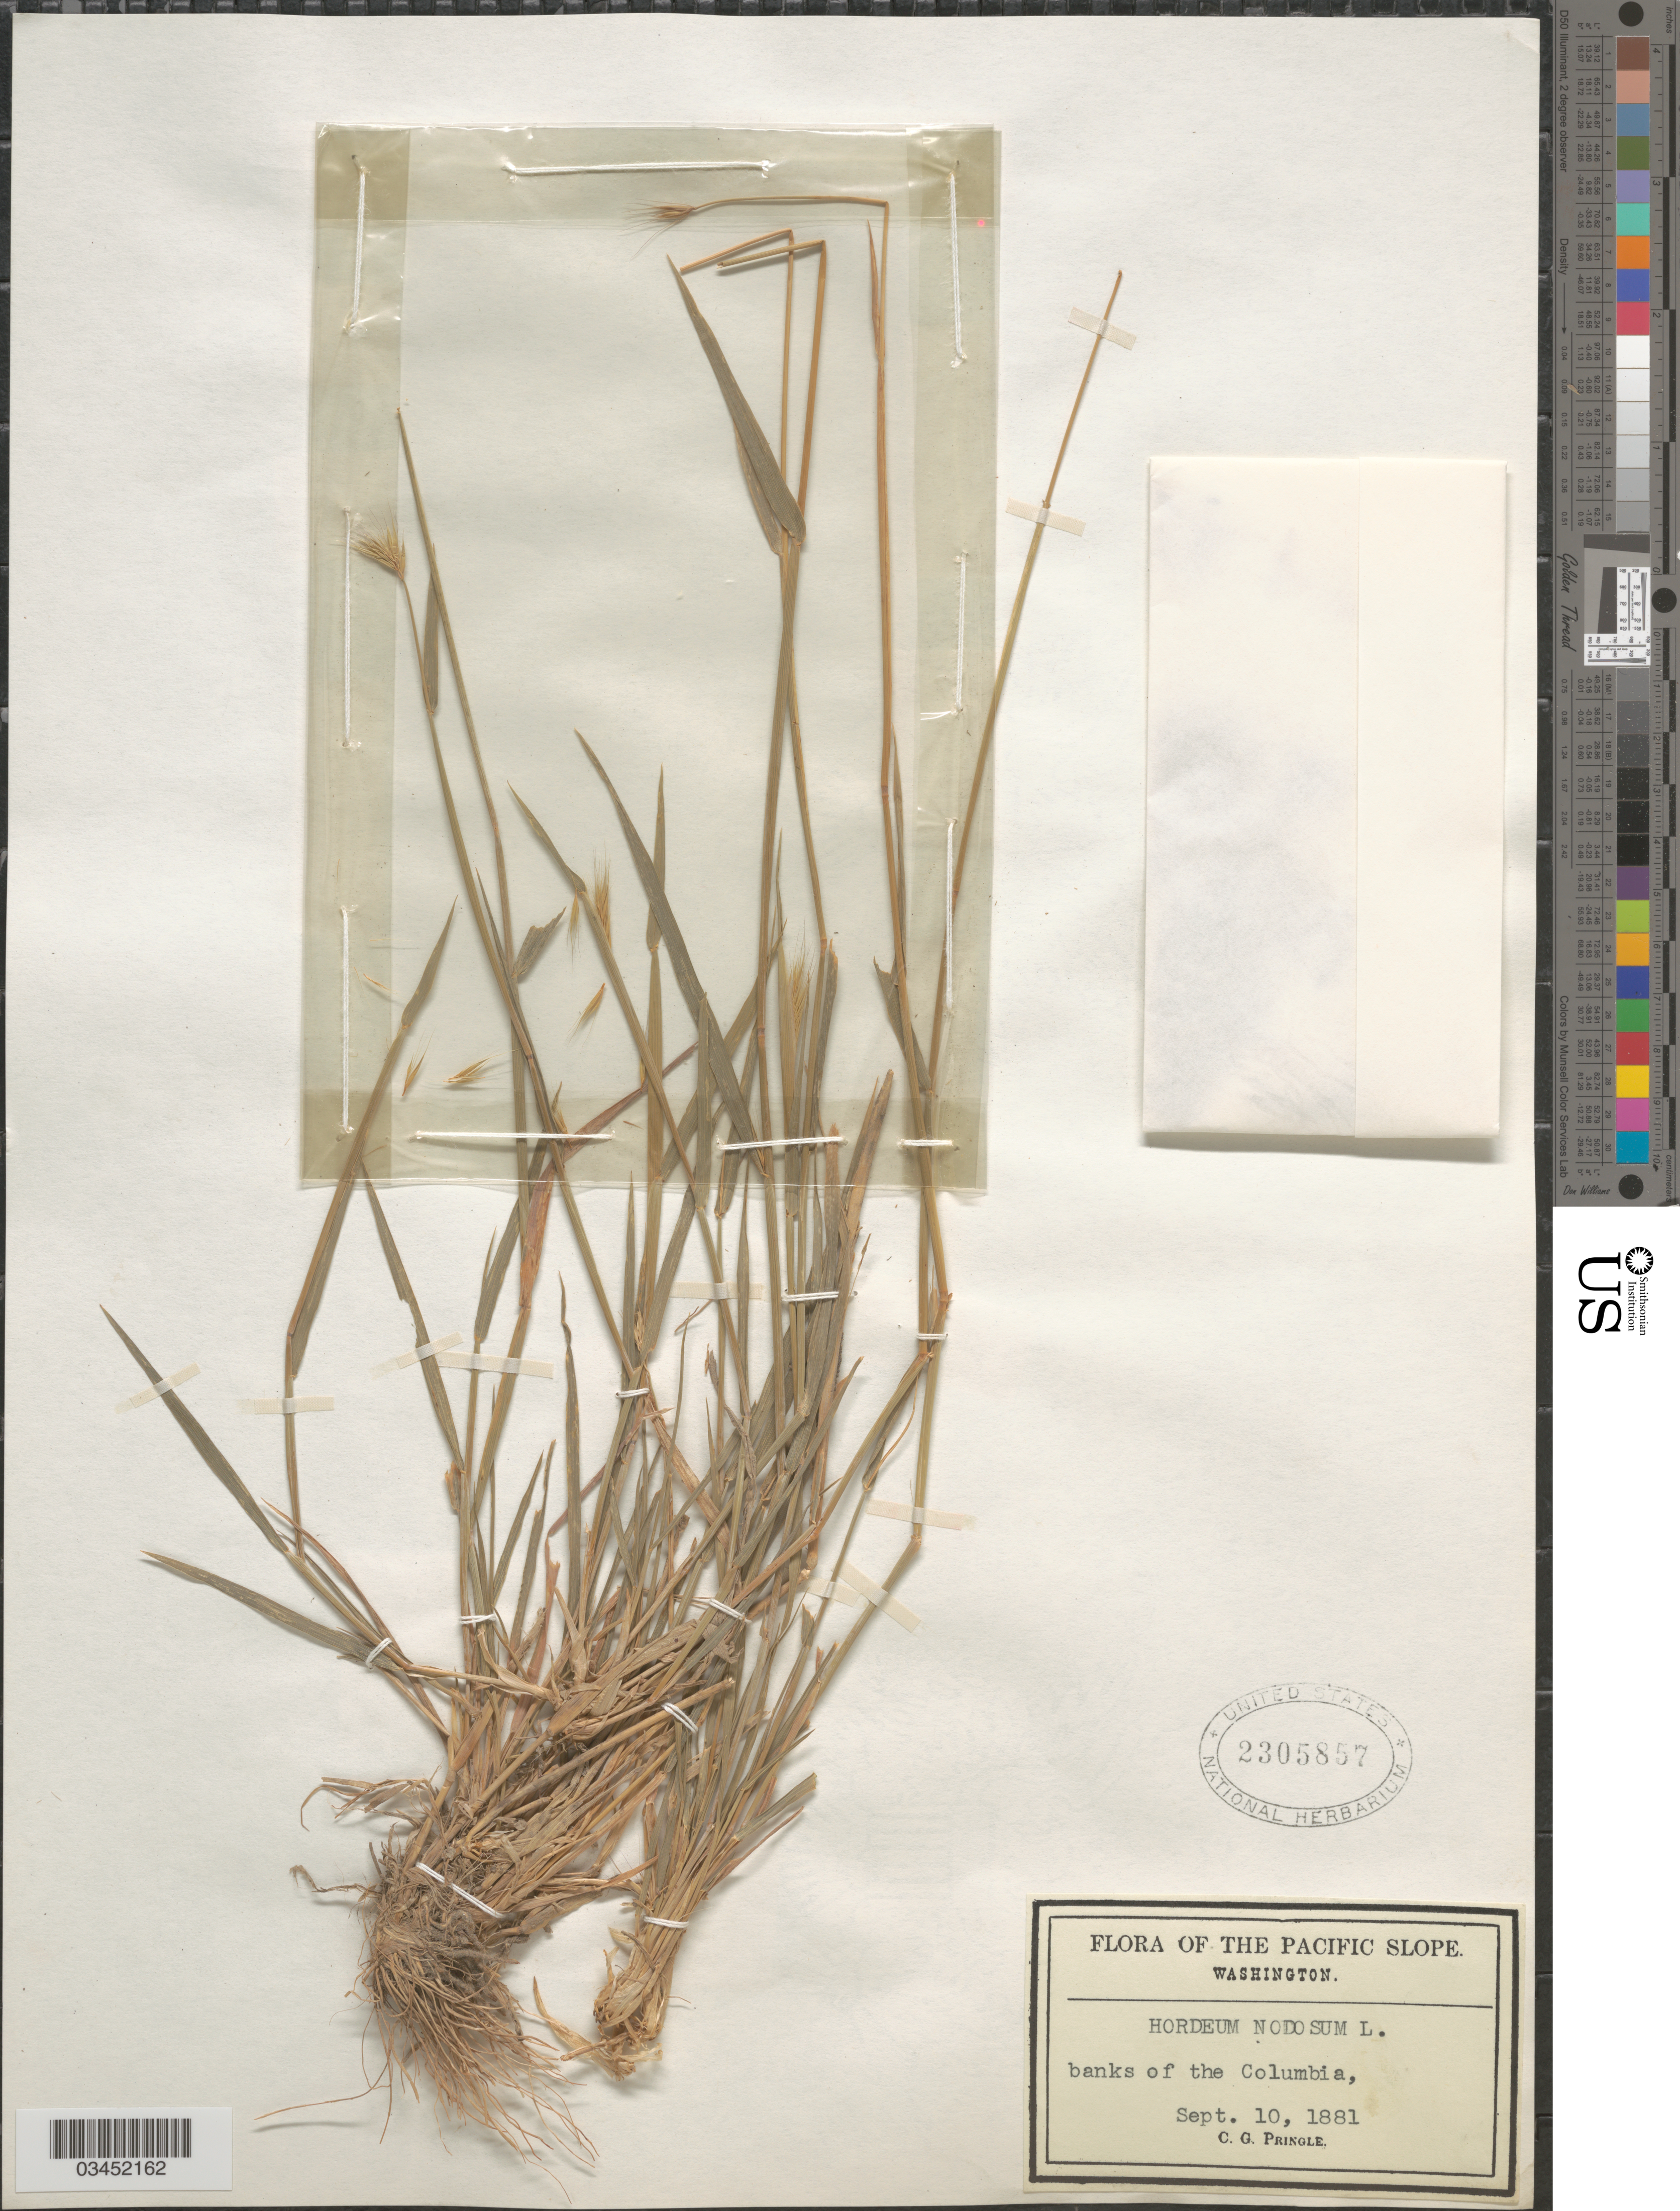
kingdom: Plantae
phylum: Tracheophyta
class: Liliopsida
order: Poales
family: Poaceae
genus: Hordeum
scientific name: Hordeum brachyantherum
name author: Nevski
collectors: C. G. Pringle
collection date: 1881-09-10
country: United States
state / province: Washington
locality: The Pacific Slope. Banks of the Columbia.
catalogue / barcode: US 2305857